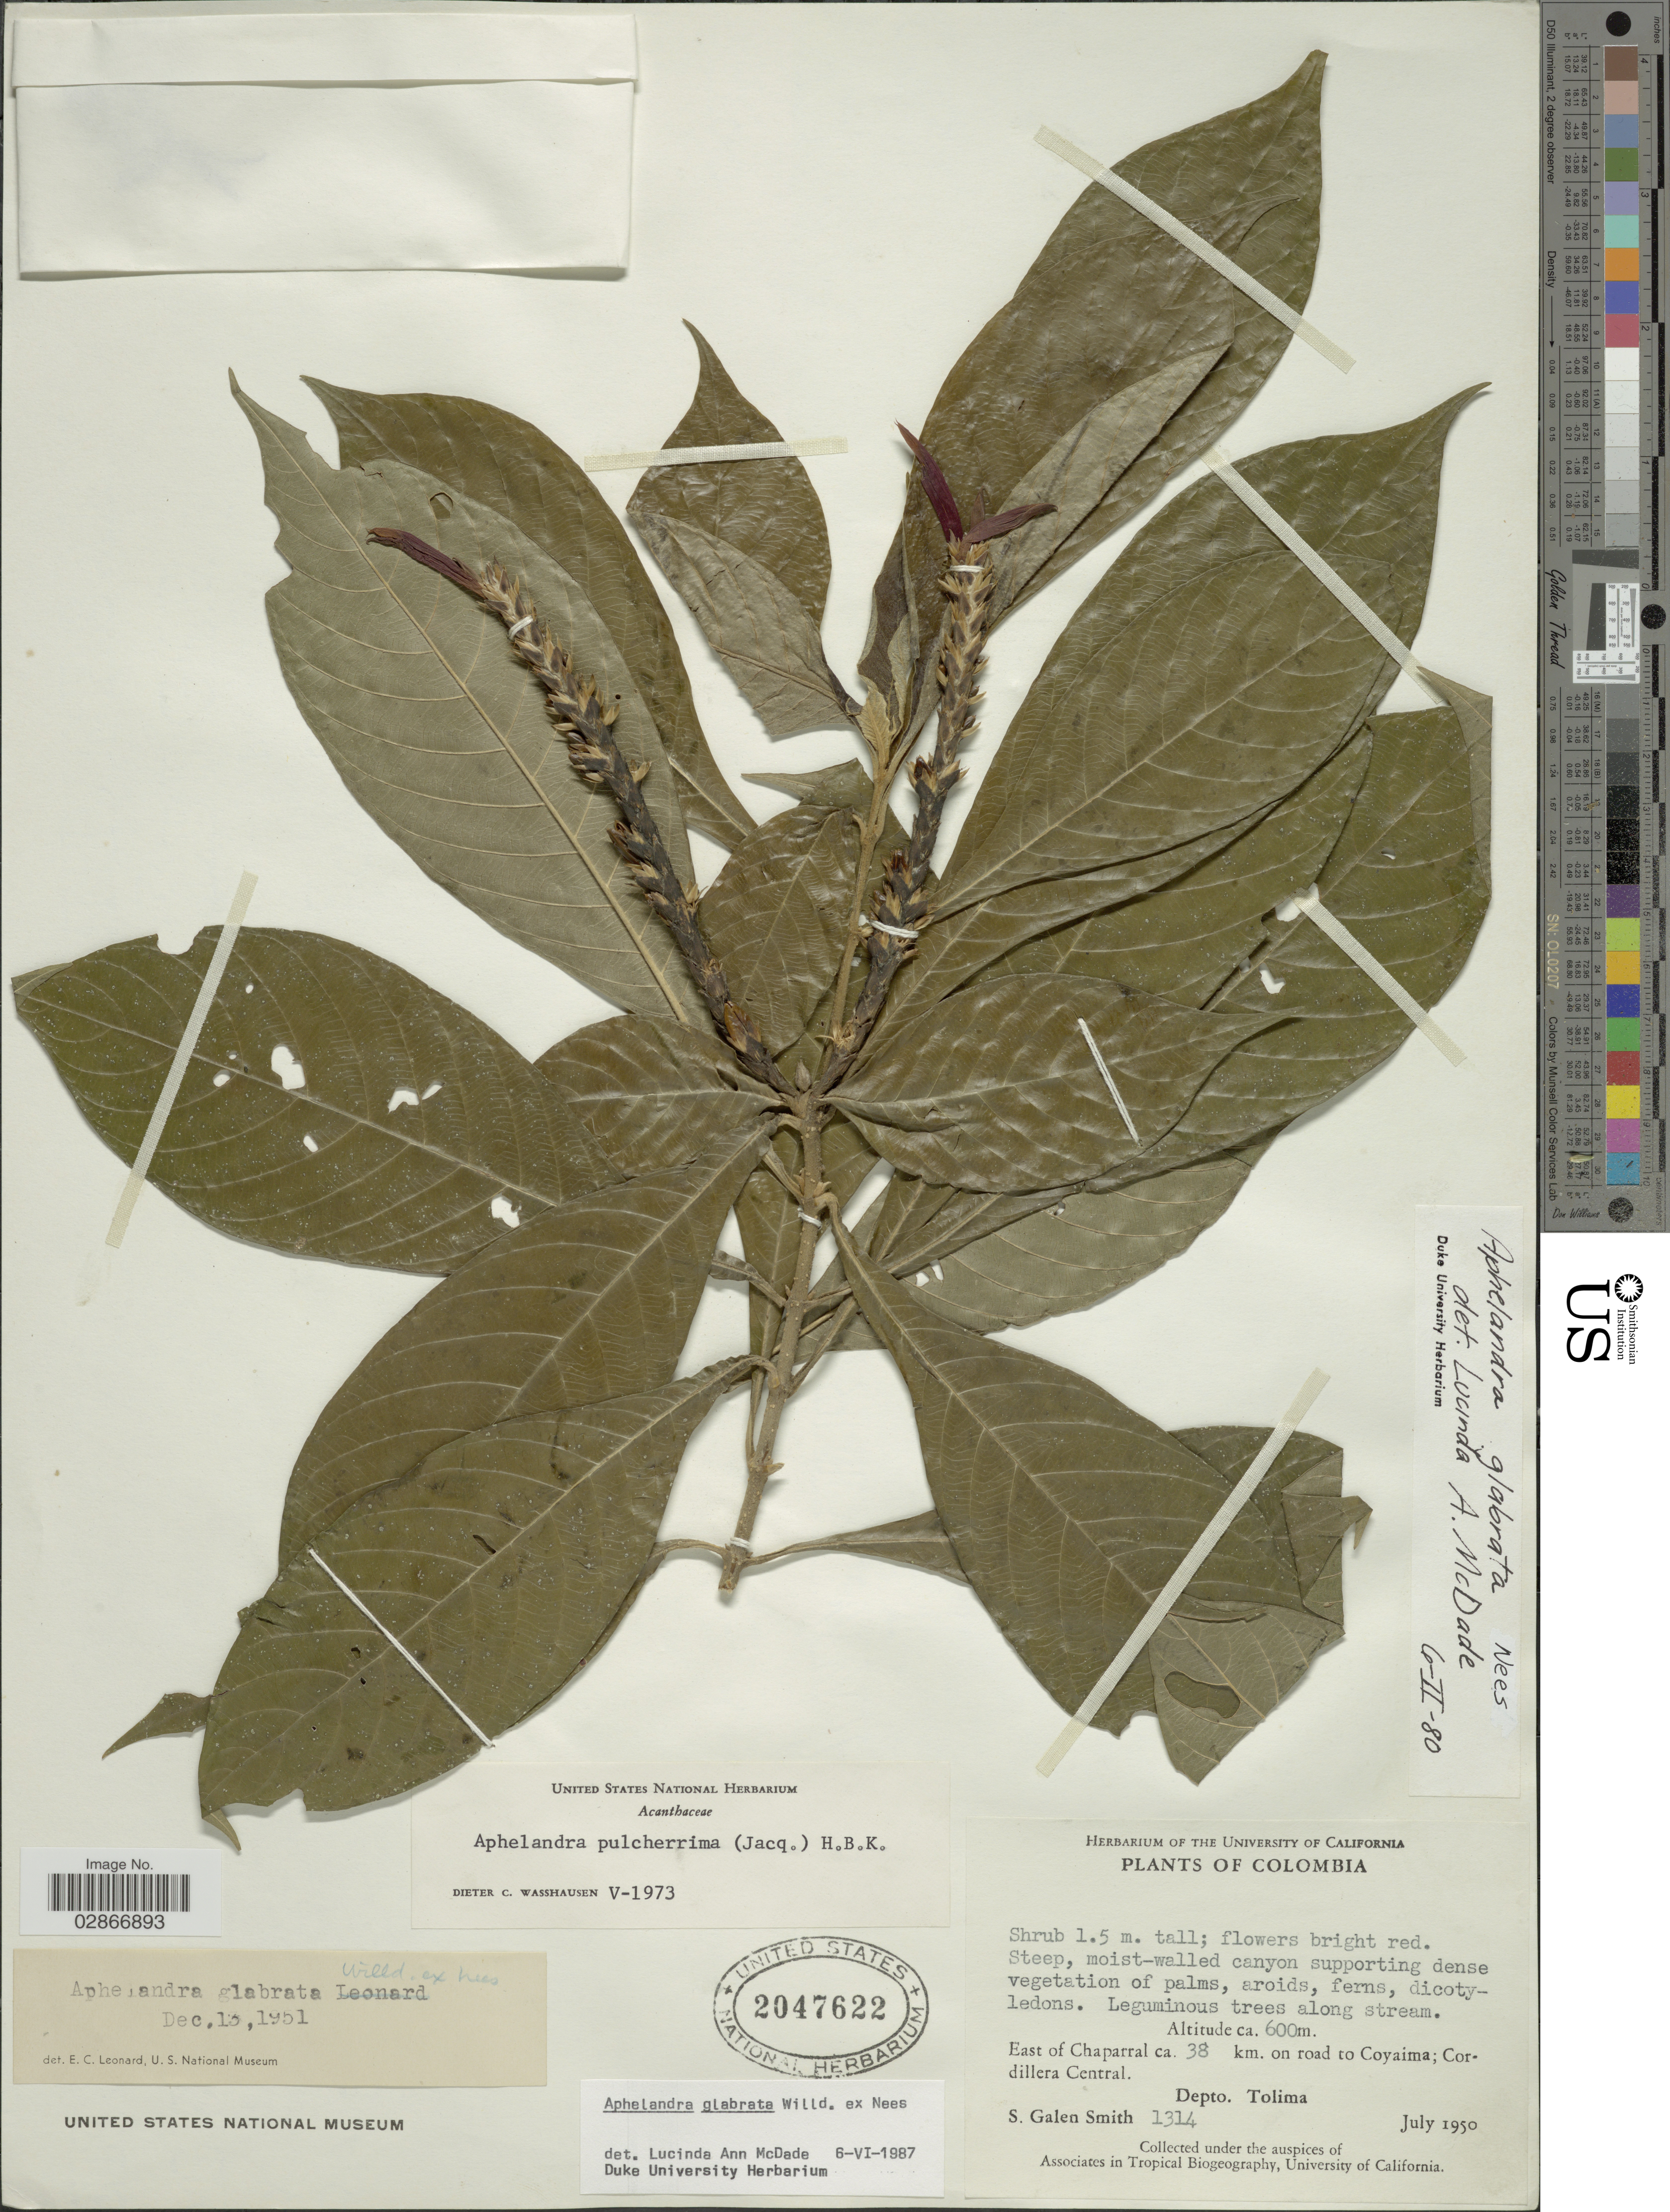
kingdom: Plantae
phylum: Tracheophyta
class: Magnoliopsida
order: Lamiales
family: Acanthaceae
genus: Aphelandra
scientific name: Aphelandra glabrata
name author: Willd. ex Nees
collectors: S. G. Smith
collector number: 1314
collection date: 1950-07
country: Colombia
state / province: Tolima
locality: East of Chaparral ca. 38 km. on road to Coyaima. Cordillera Central.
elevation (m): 600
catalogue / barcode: US 2047622